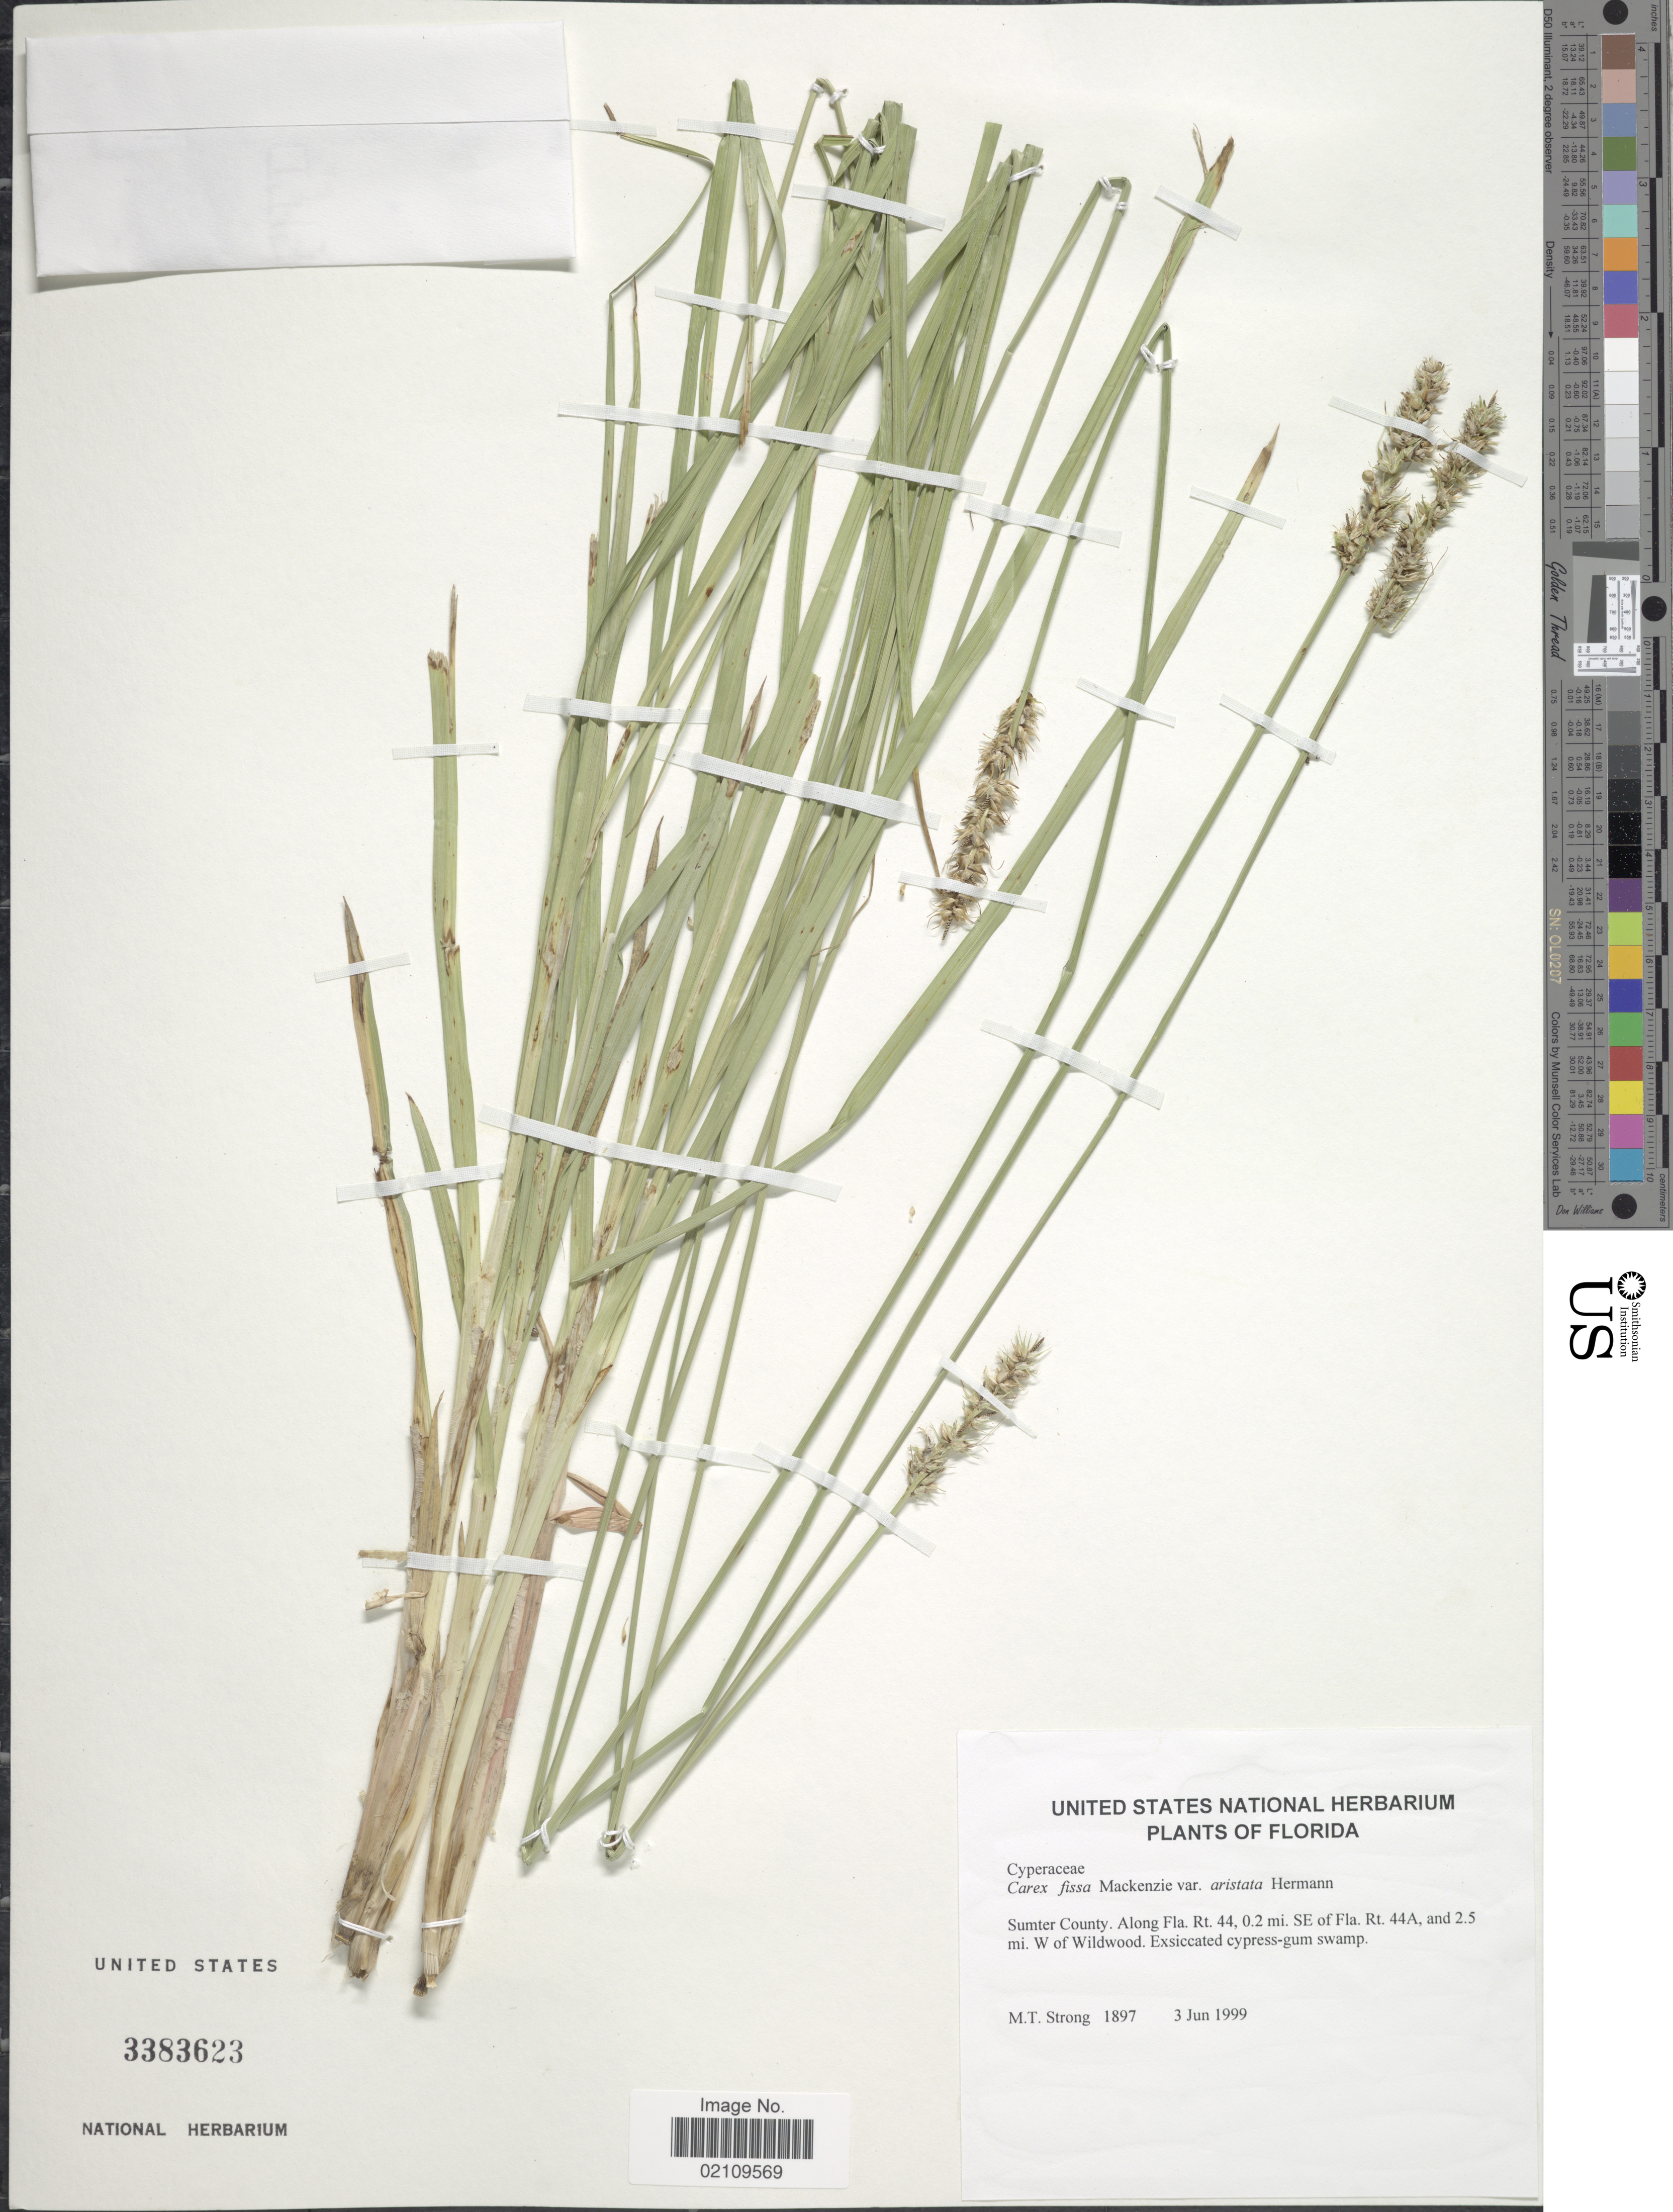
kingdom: Plantae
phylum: Tracheophyta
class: Liliopsida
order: Poales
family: Cyperaceae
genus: Carex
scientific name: Carex fissa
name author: Mack.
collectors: M. T. Strong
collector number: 1897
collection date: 1999-06-03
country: United States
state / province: Florida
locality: Sumter County. Along Fla Rt 44, 0.2 mi SE of Fla. Rt 44A, and 2.5 mi W of Wildwood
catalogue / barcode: US 3383623